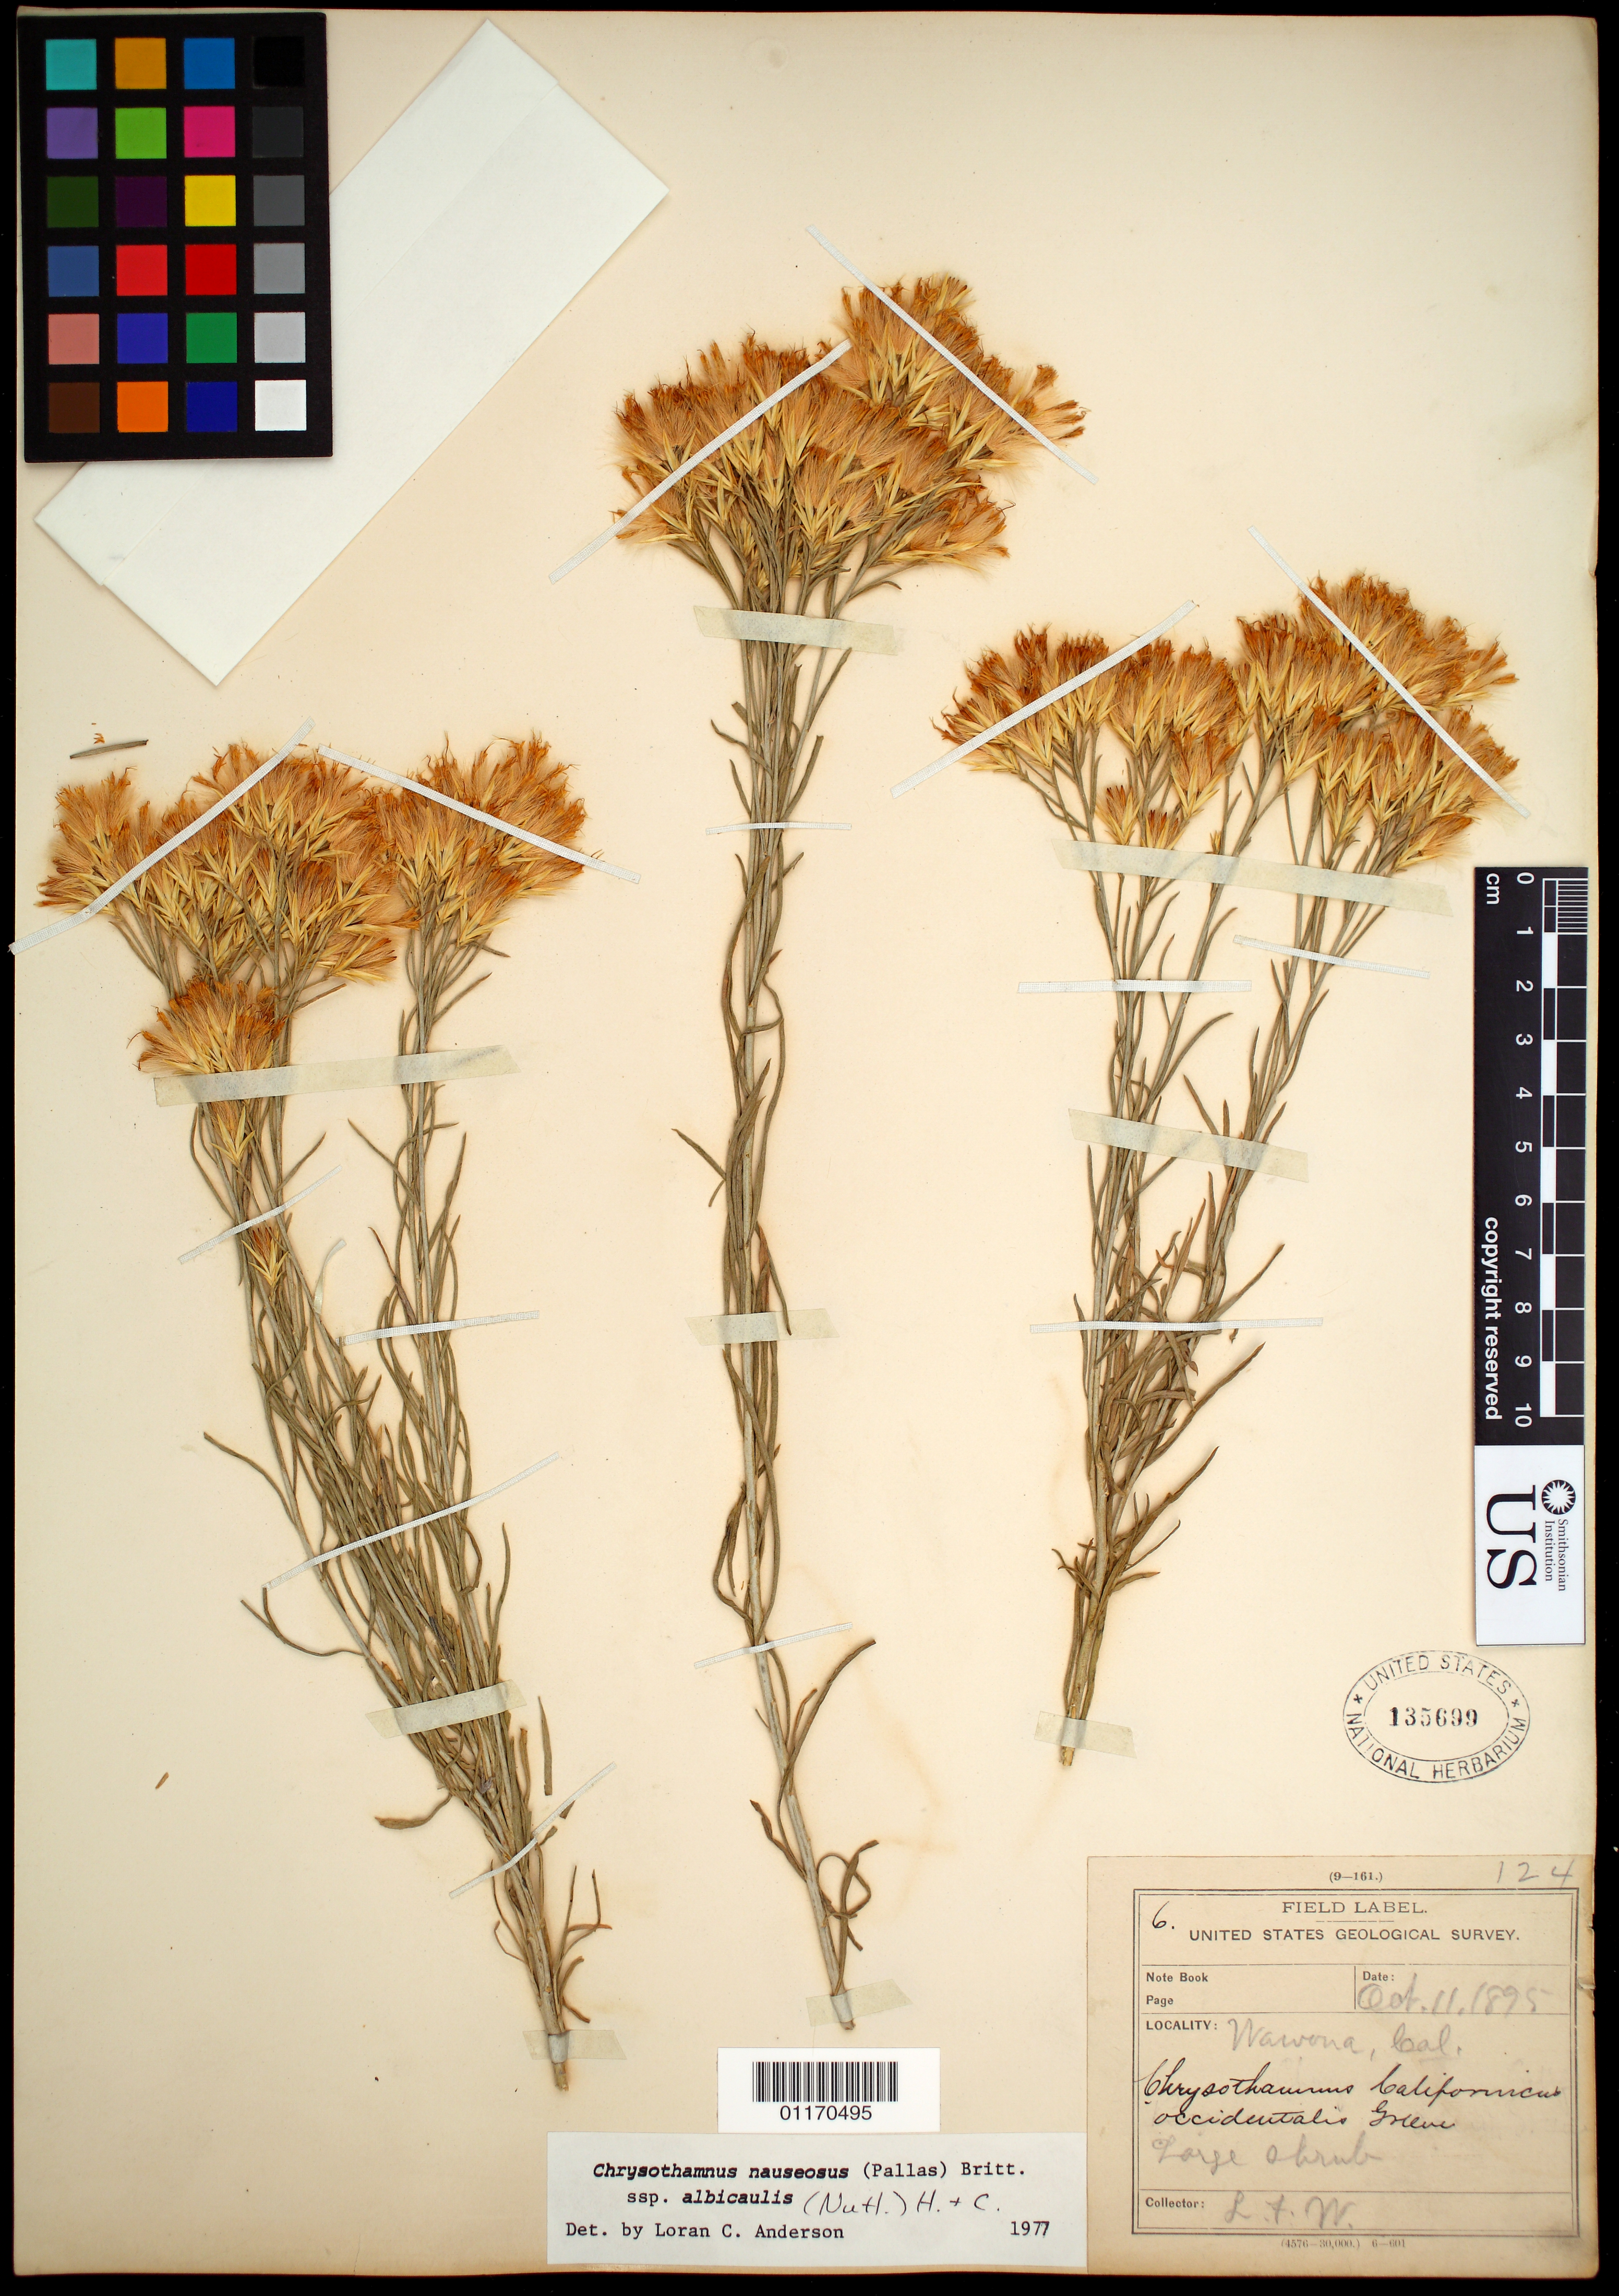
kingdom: Plantae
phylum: Tracheophyta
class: Magnoliopsida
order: Asterales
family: Asteraceae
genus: Ericameria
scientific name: Ericameria nauseosa var. speciosa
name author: (Nutt.) G.L. Nesom & G.I. Baird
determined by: Urbatsch, Lowell E., Curator (LSU), Louisiana State University (UNITED STATES)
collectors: L. F. Ward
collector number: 124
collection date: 1895-10-11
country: United States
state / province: California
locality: Wawona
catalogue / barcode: US 135699